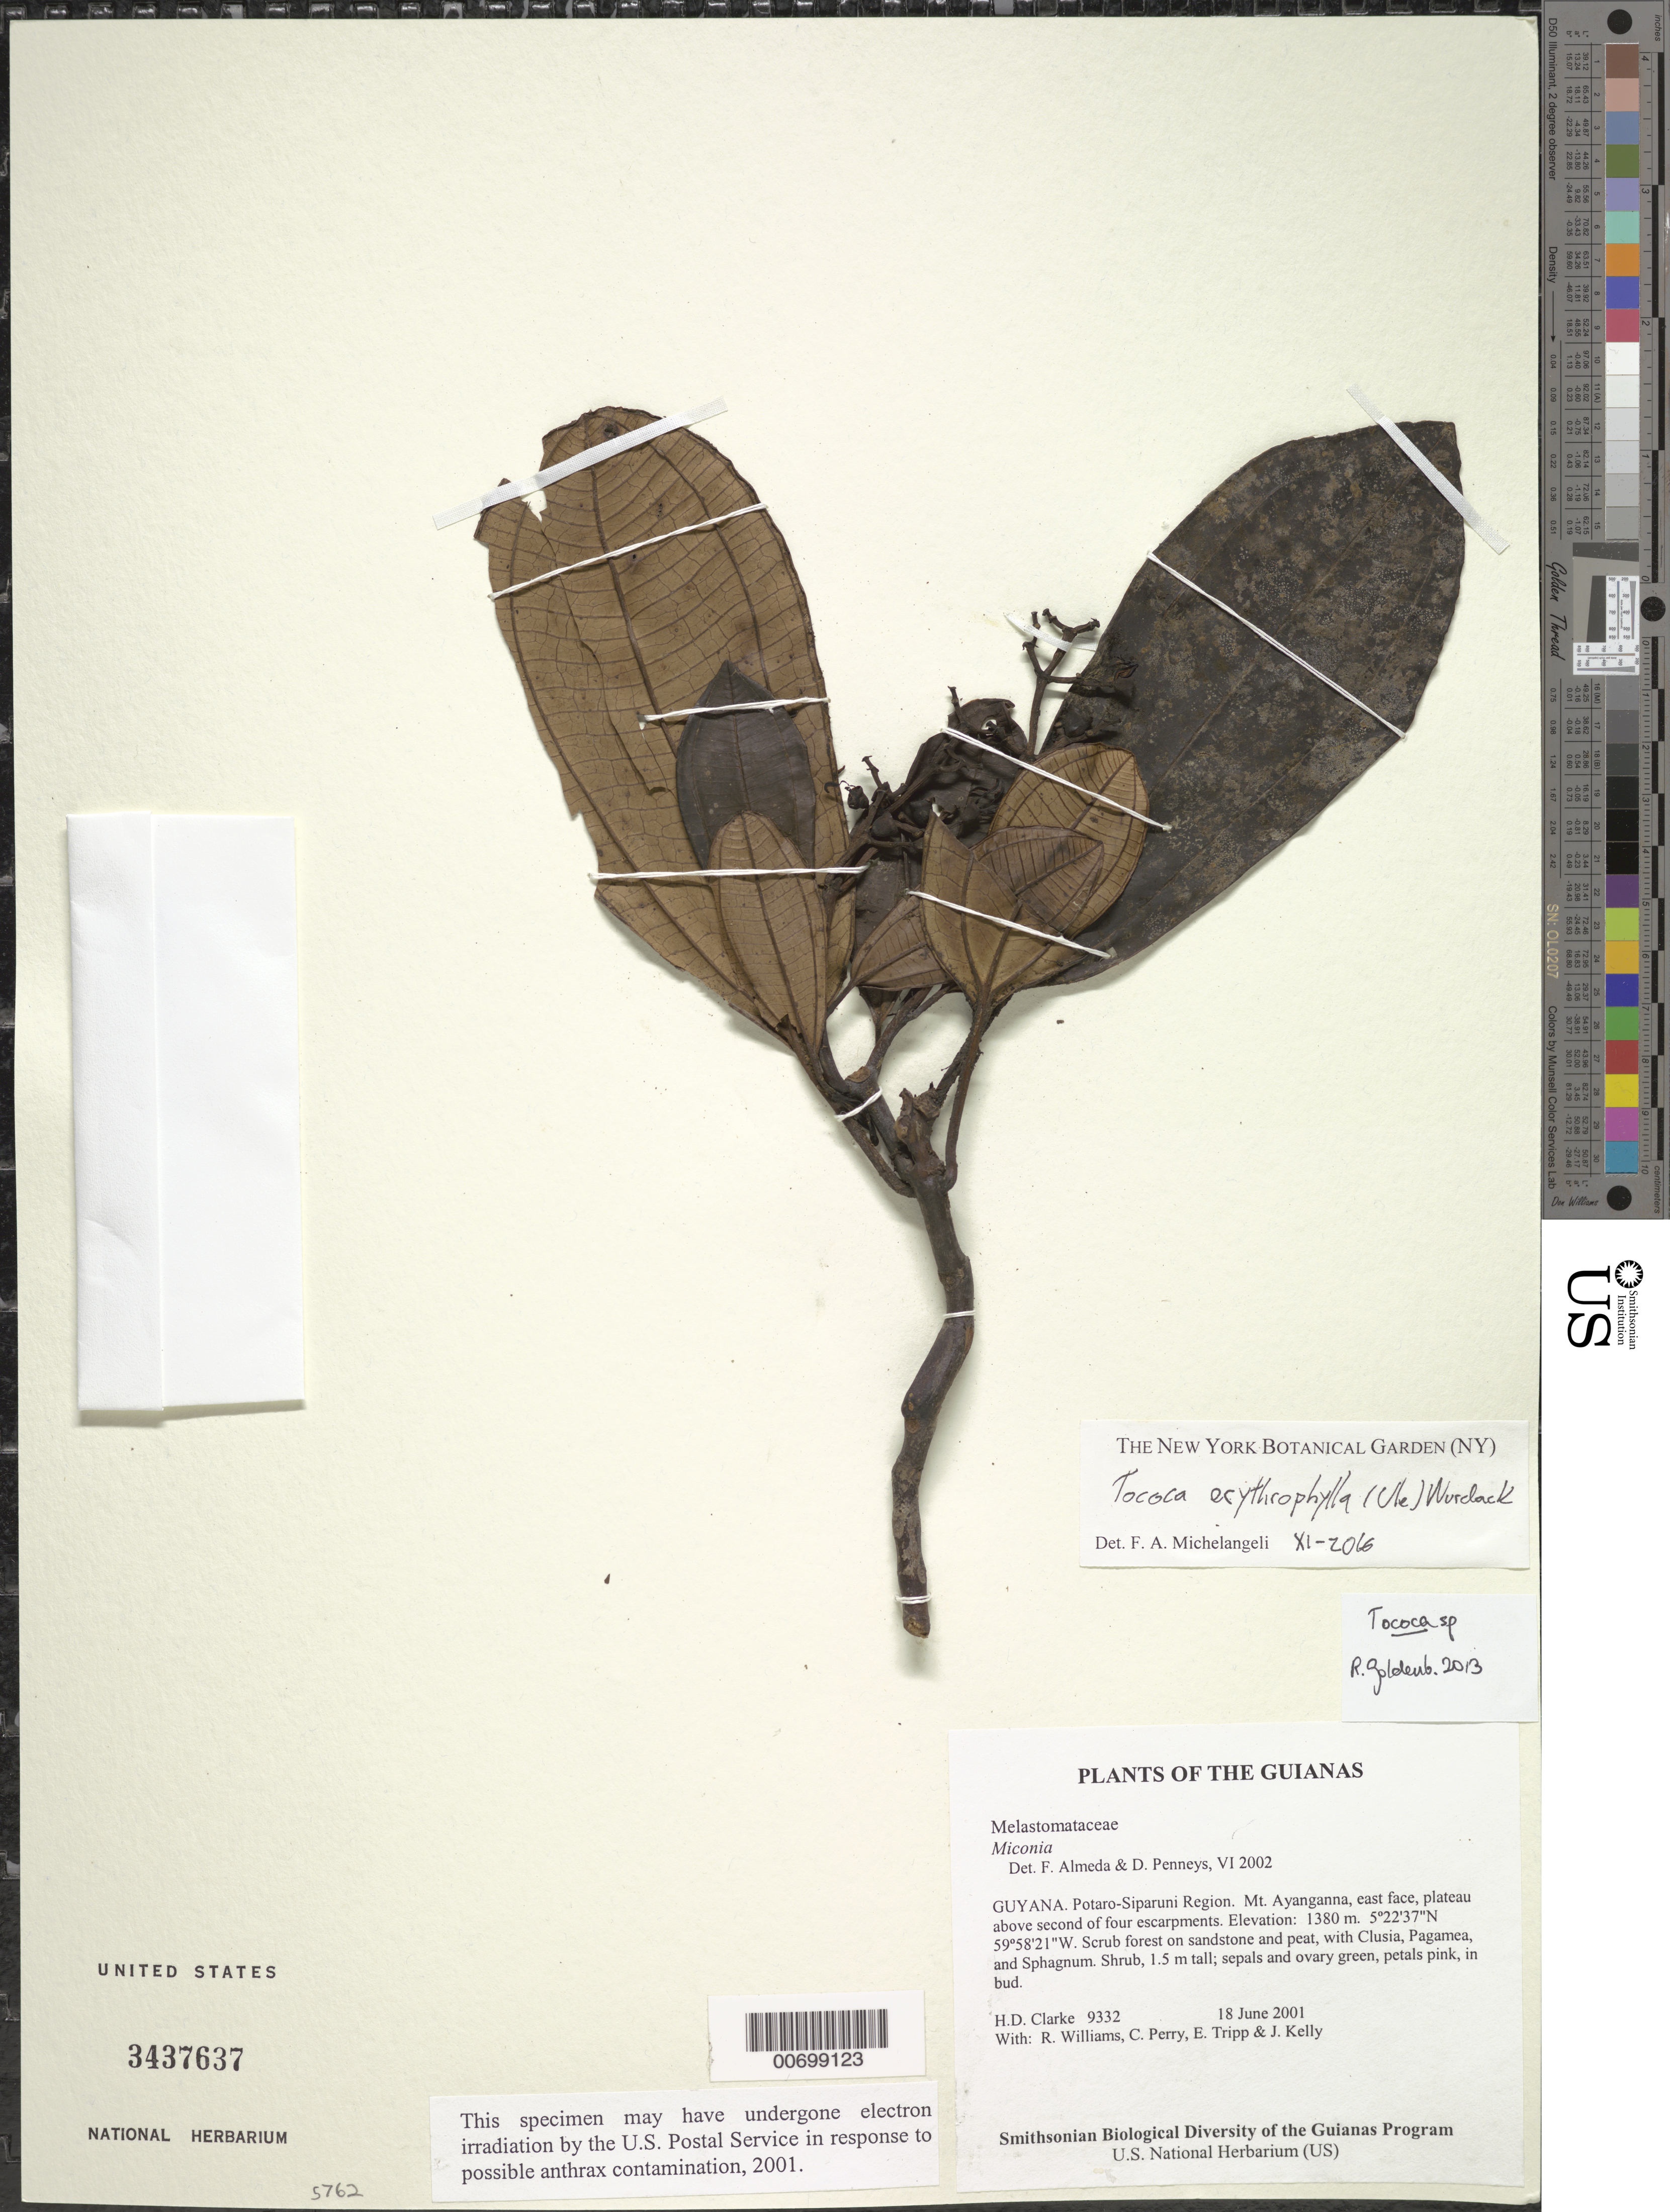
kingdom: Plantae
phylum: Tracheophyta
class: Magnoliopsida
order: Myrtales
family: Melastomataceae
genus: Tococa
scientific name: Tococa erythrophylla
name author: (Ule) Wurdack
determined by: Michelangeli, F. A.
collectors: H. D. Clarke, R. Williams, C. Perry, E. Tripp & J. Kelly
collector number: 9332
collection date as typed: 18 June 2001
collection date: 2001-06-18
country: Guyana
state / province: Potaro-Siparuni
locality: Mt. Ayanganna, east face, plateau above second of four escarpments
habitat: Scrub forest on sandstone and peat, with Clusia, Pagamea, and Sphagnum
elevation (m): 1380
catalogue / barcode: US 3437637